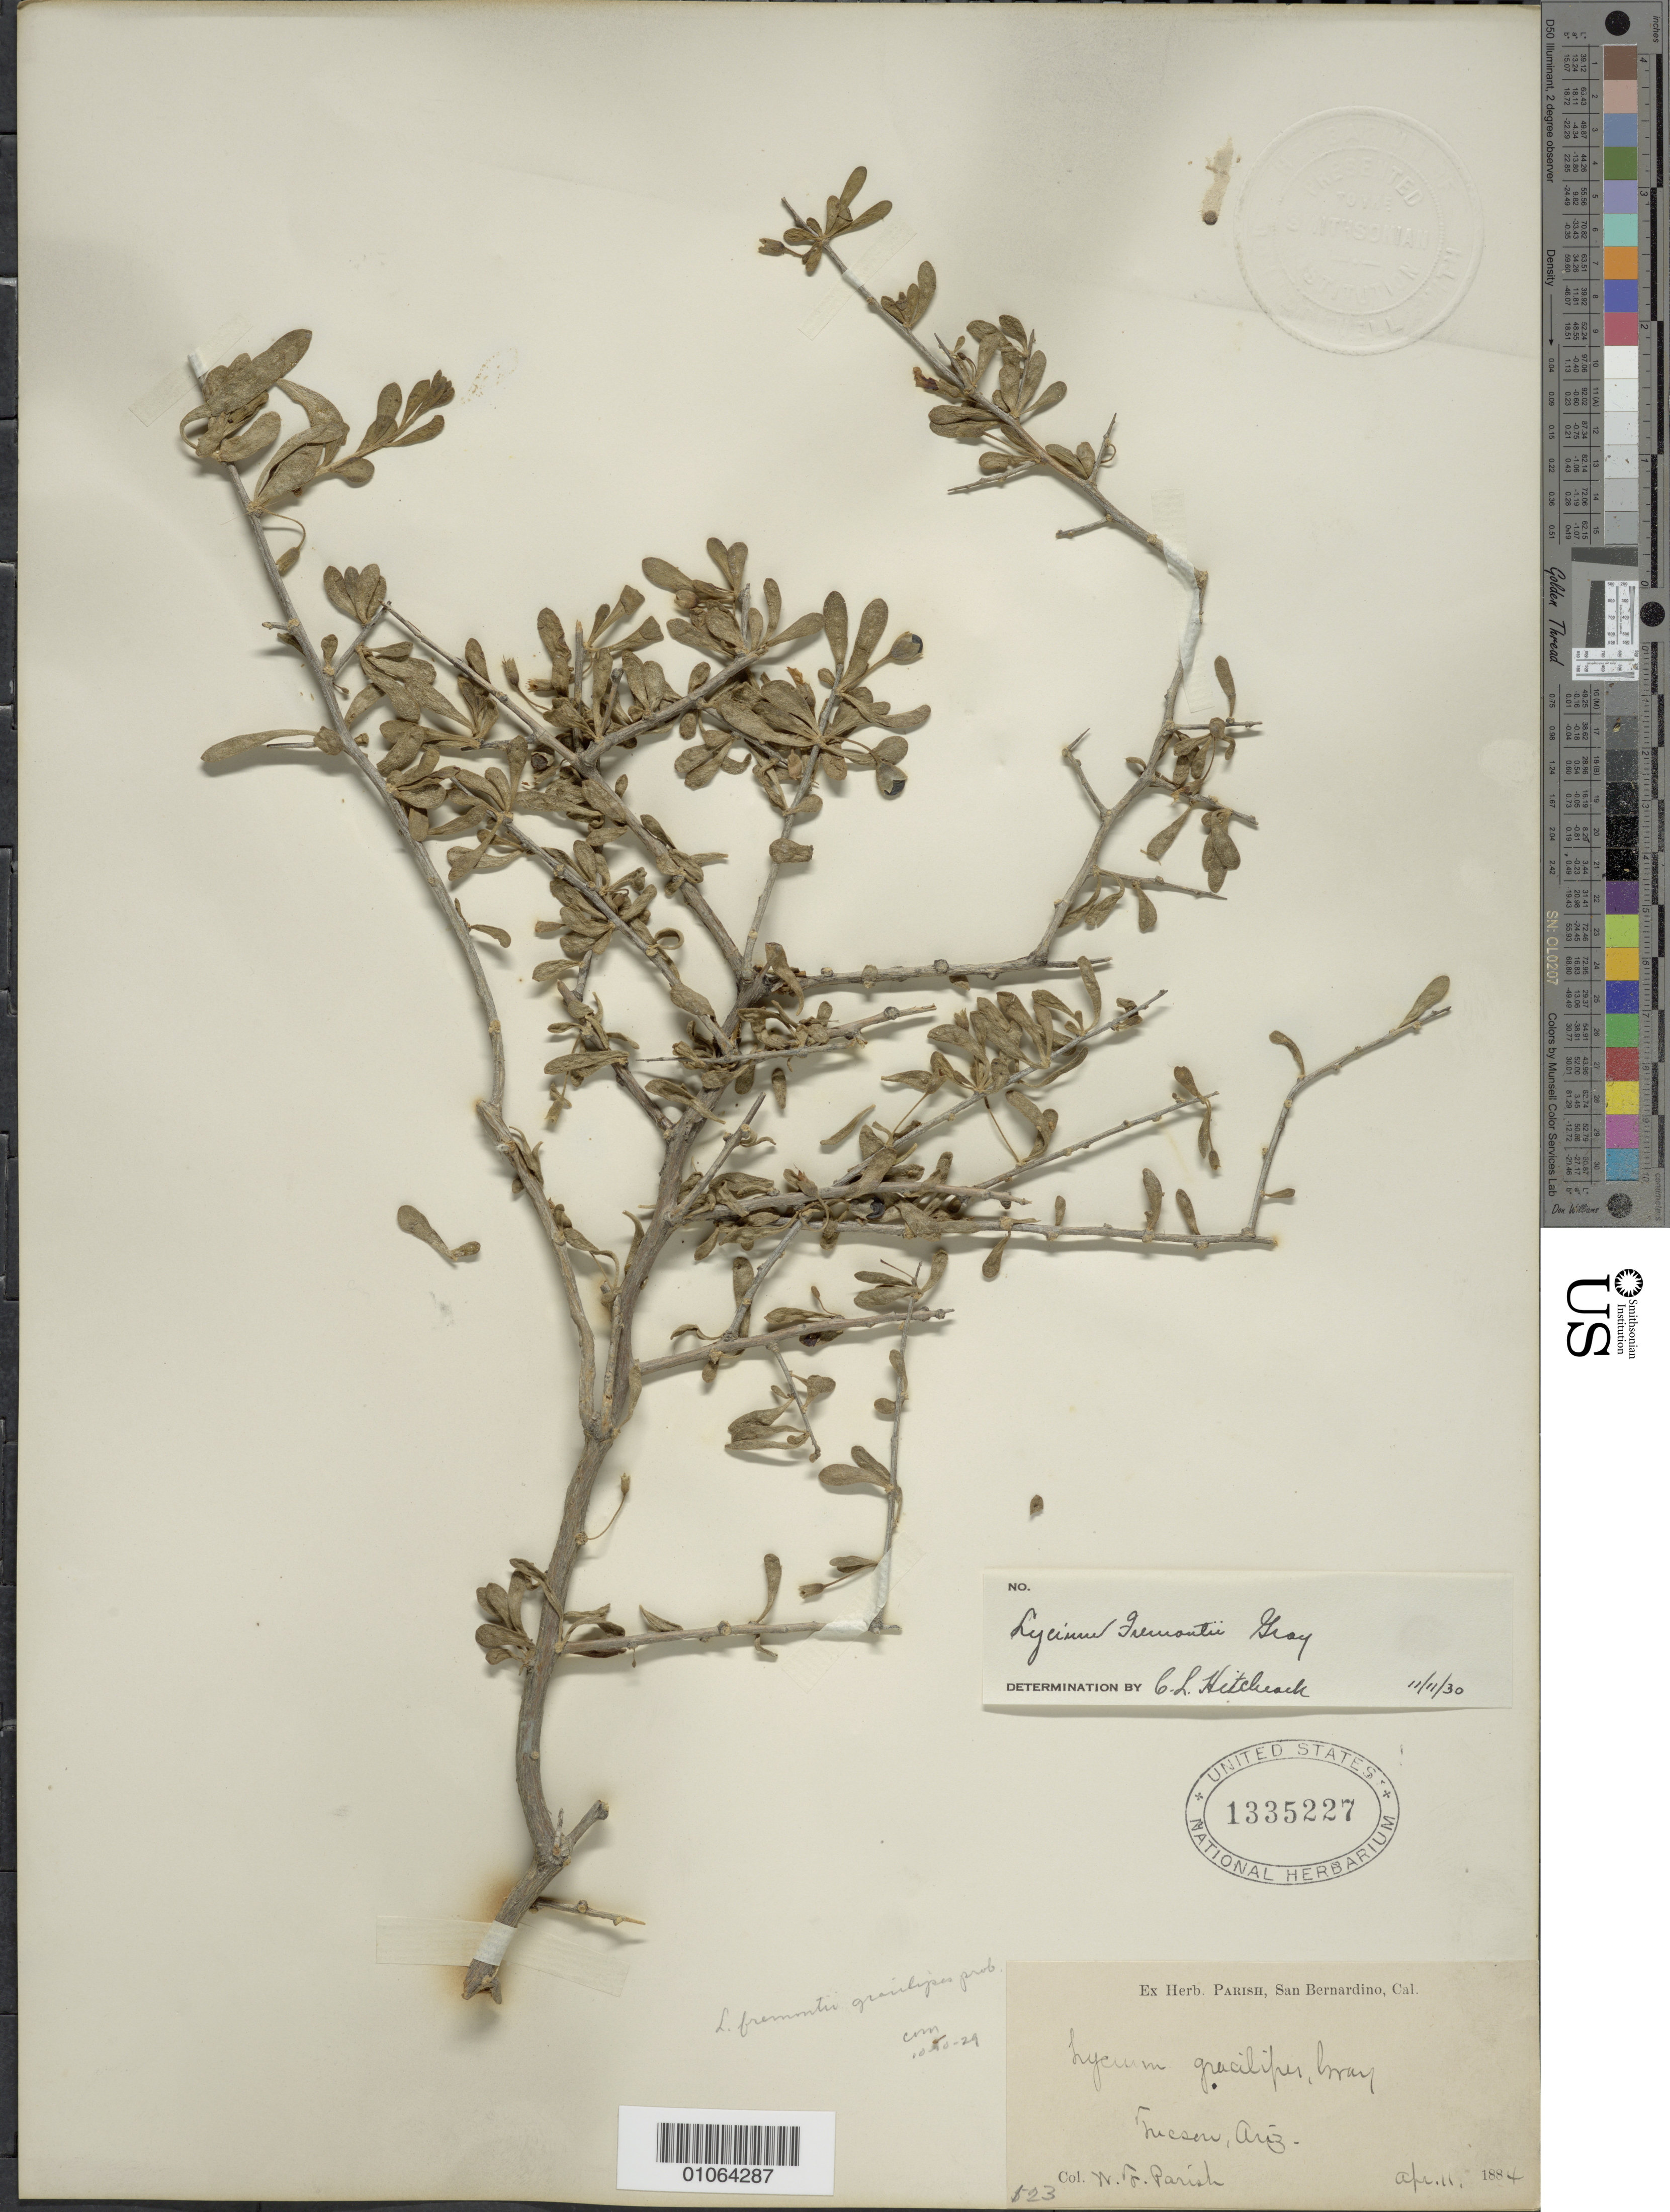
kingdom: Plantae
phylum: Tracheophyta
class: Magnoliopsida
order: Solanales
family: Solanaceae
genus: Lycium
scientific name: Lycium fremontii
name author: A. Gray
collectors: W. F. Parish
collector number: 523*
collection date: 1884-04-11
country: United States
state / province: Arizona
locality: Tucson.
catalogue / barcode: US 1335227